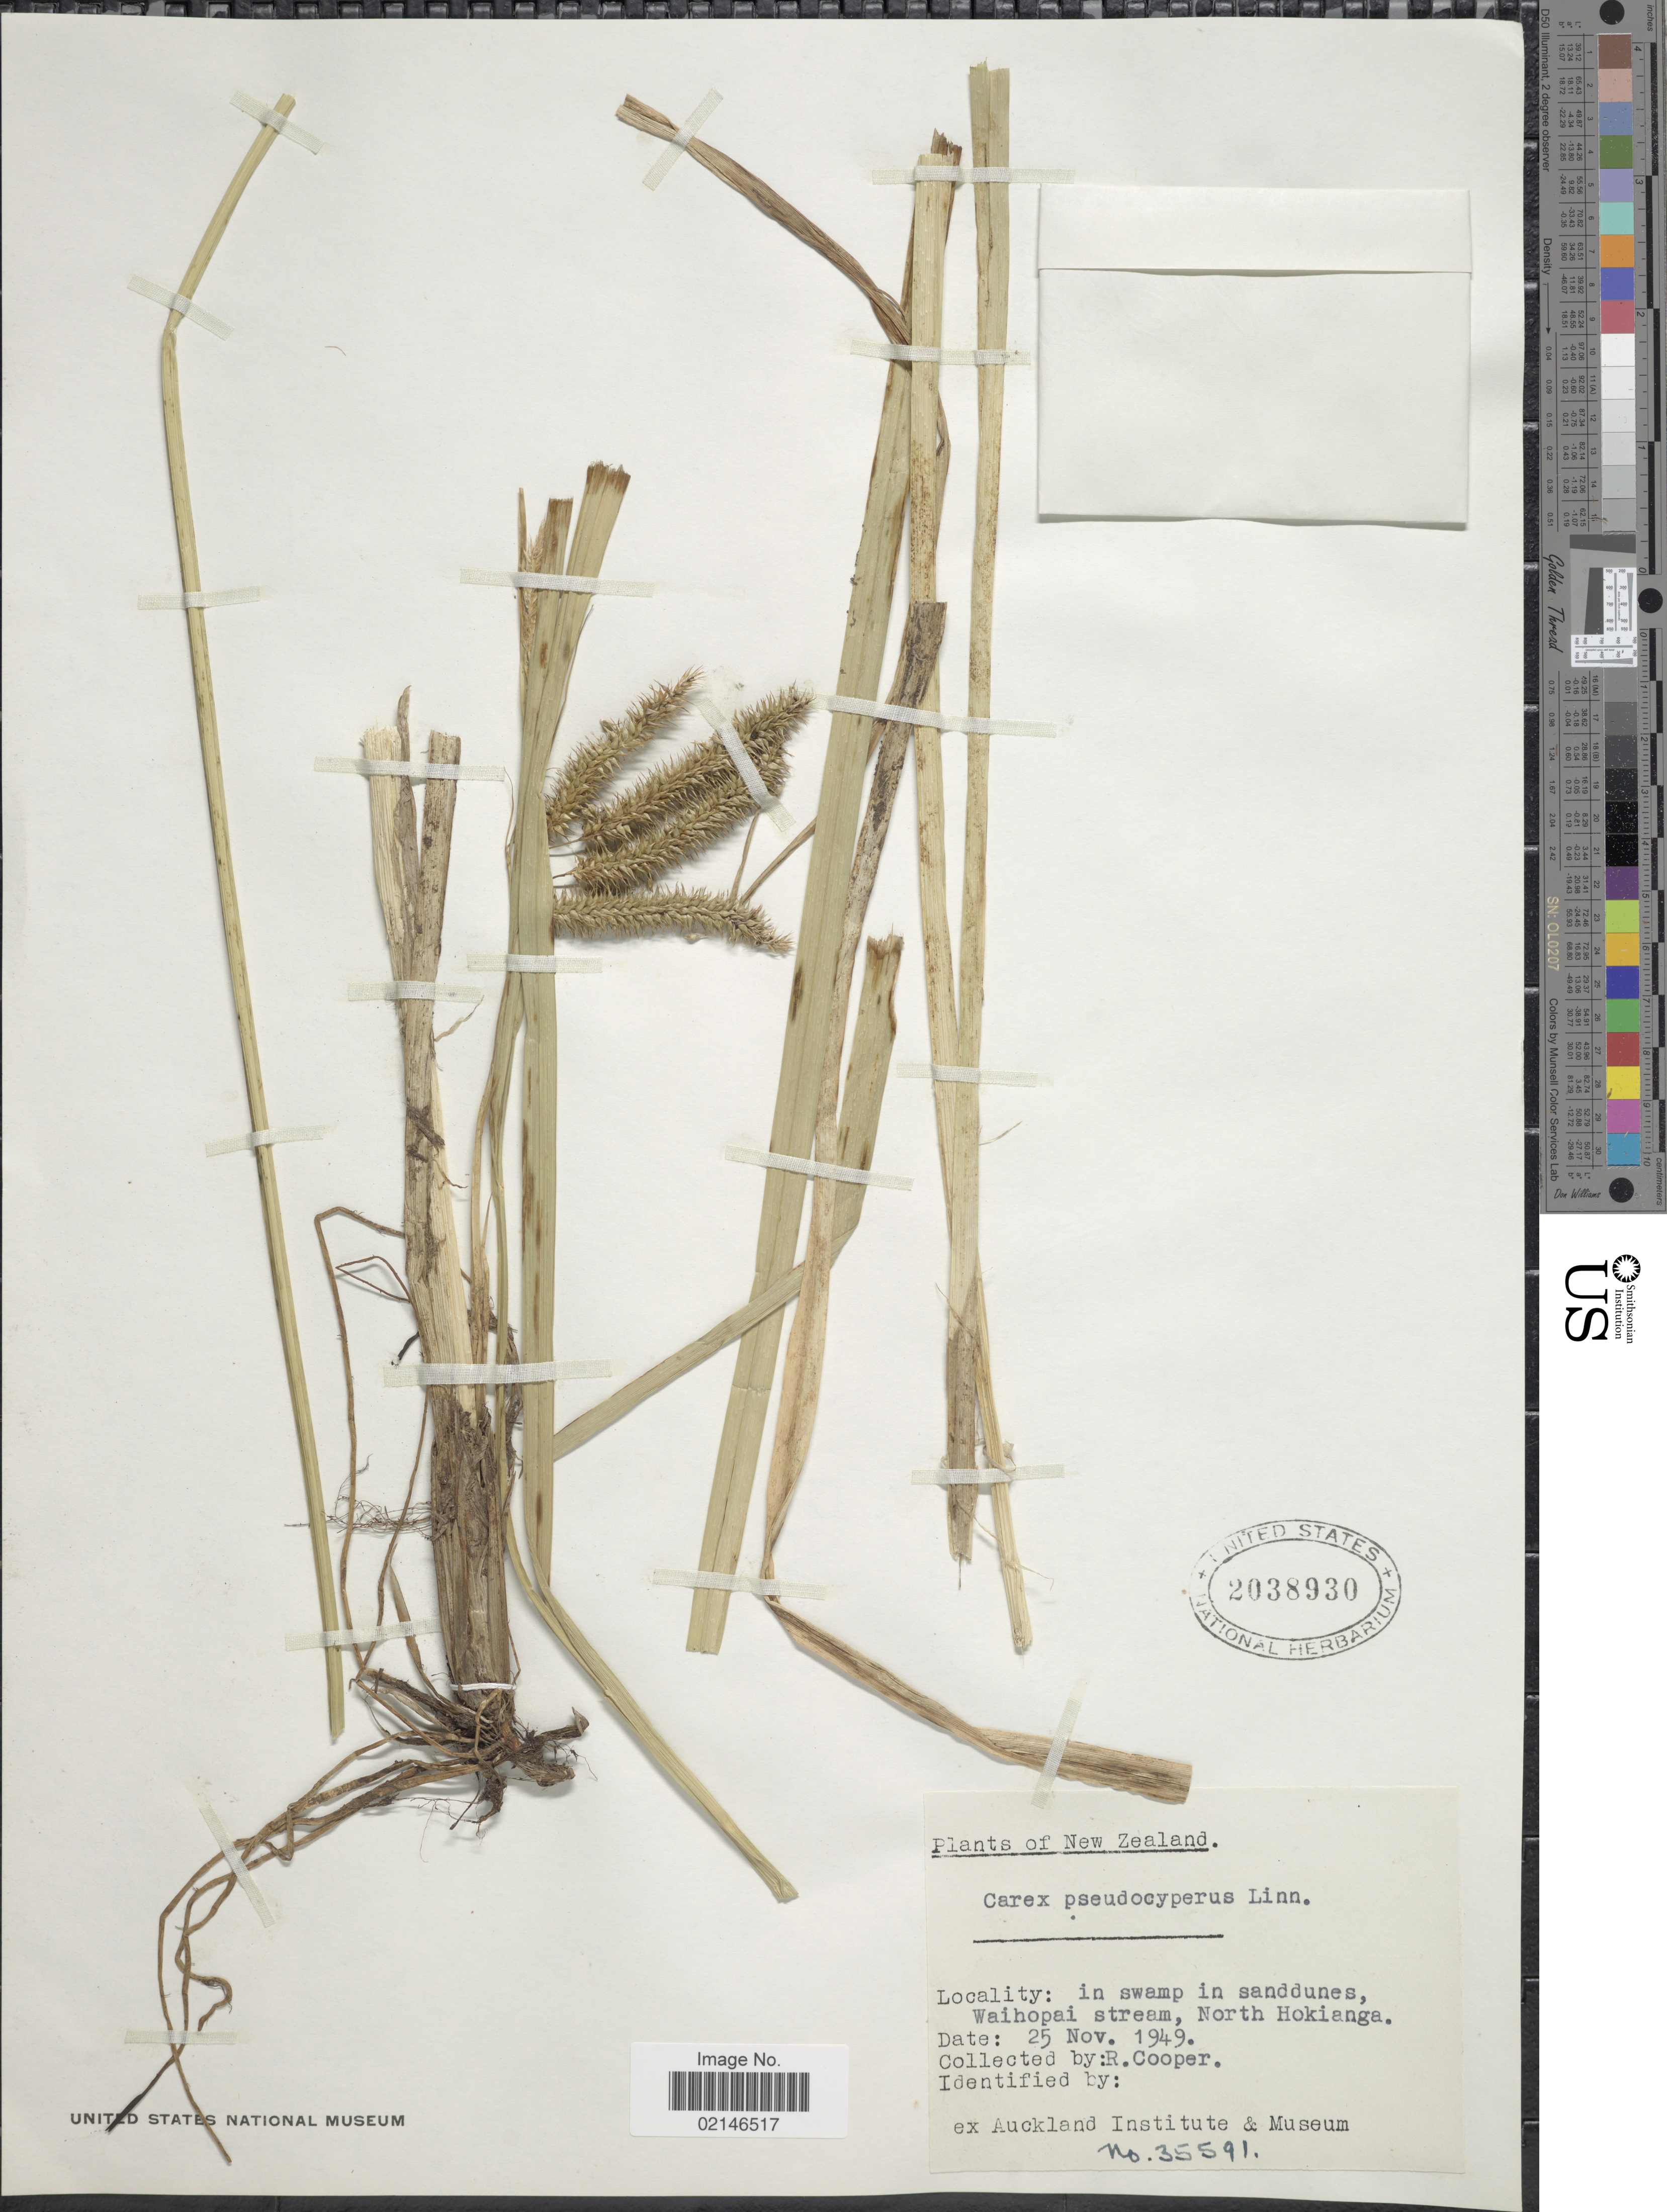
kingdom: Plantae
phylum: Tracheophyta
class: Liliopsida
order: Poales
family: Cyperaceae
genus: Carex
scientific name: Carex pseudocyperus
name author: L.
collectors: R. Cooper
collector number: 35591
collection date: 1949-11-25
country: New Zealand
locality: In swamp in sanddunes, Waihopai stream, North Hokianga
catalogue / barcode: US 2038930